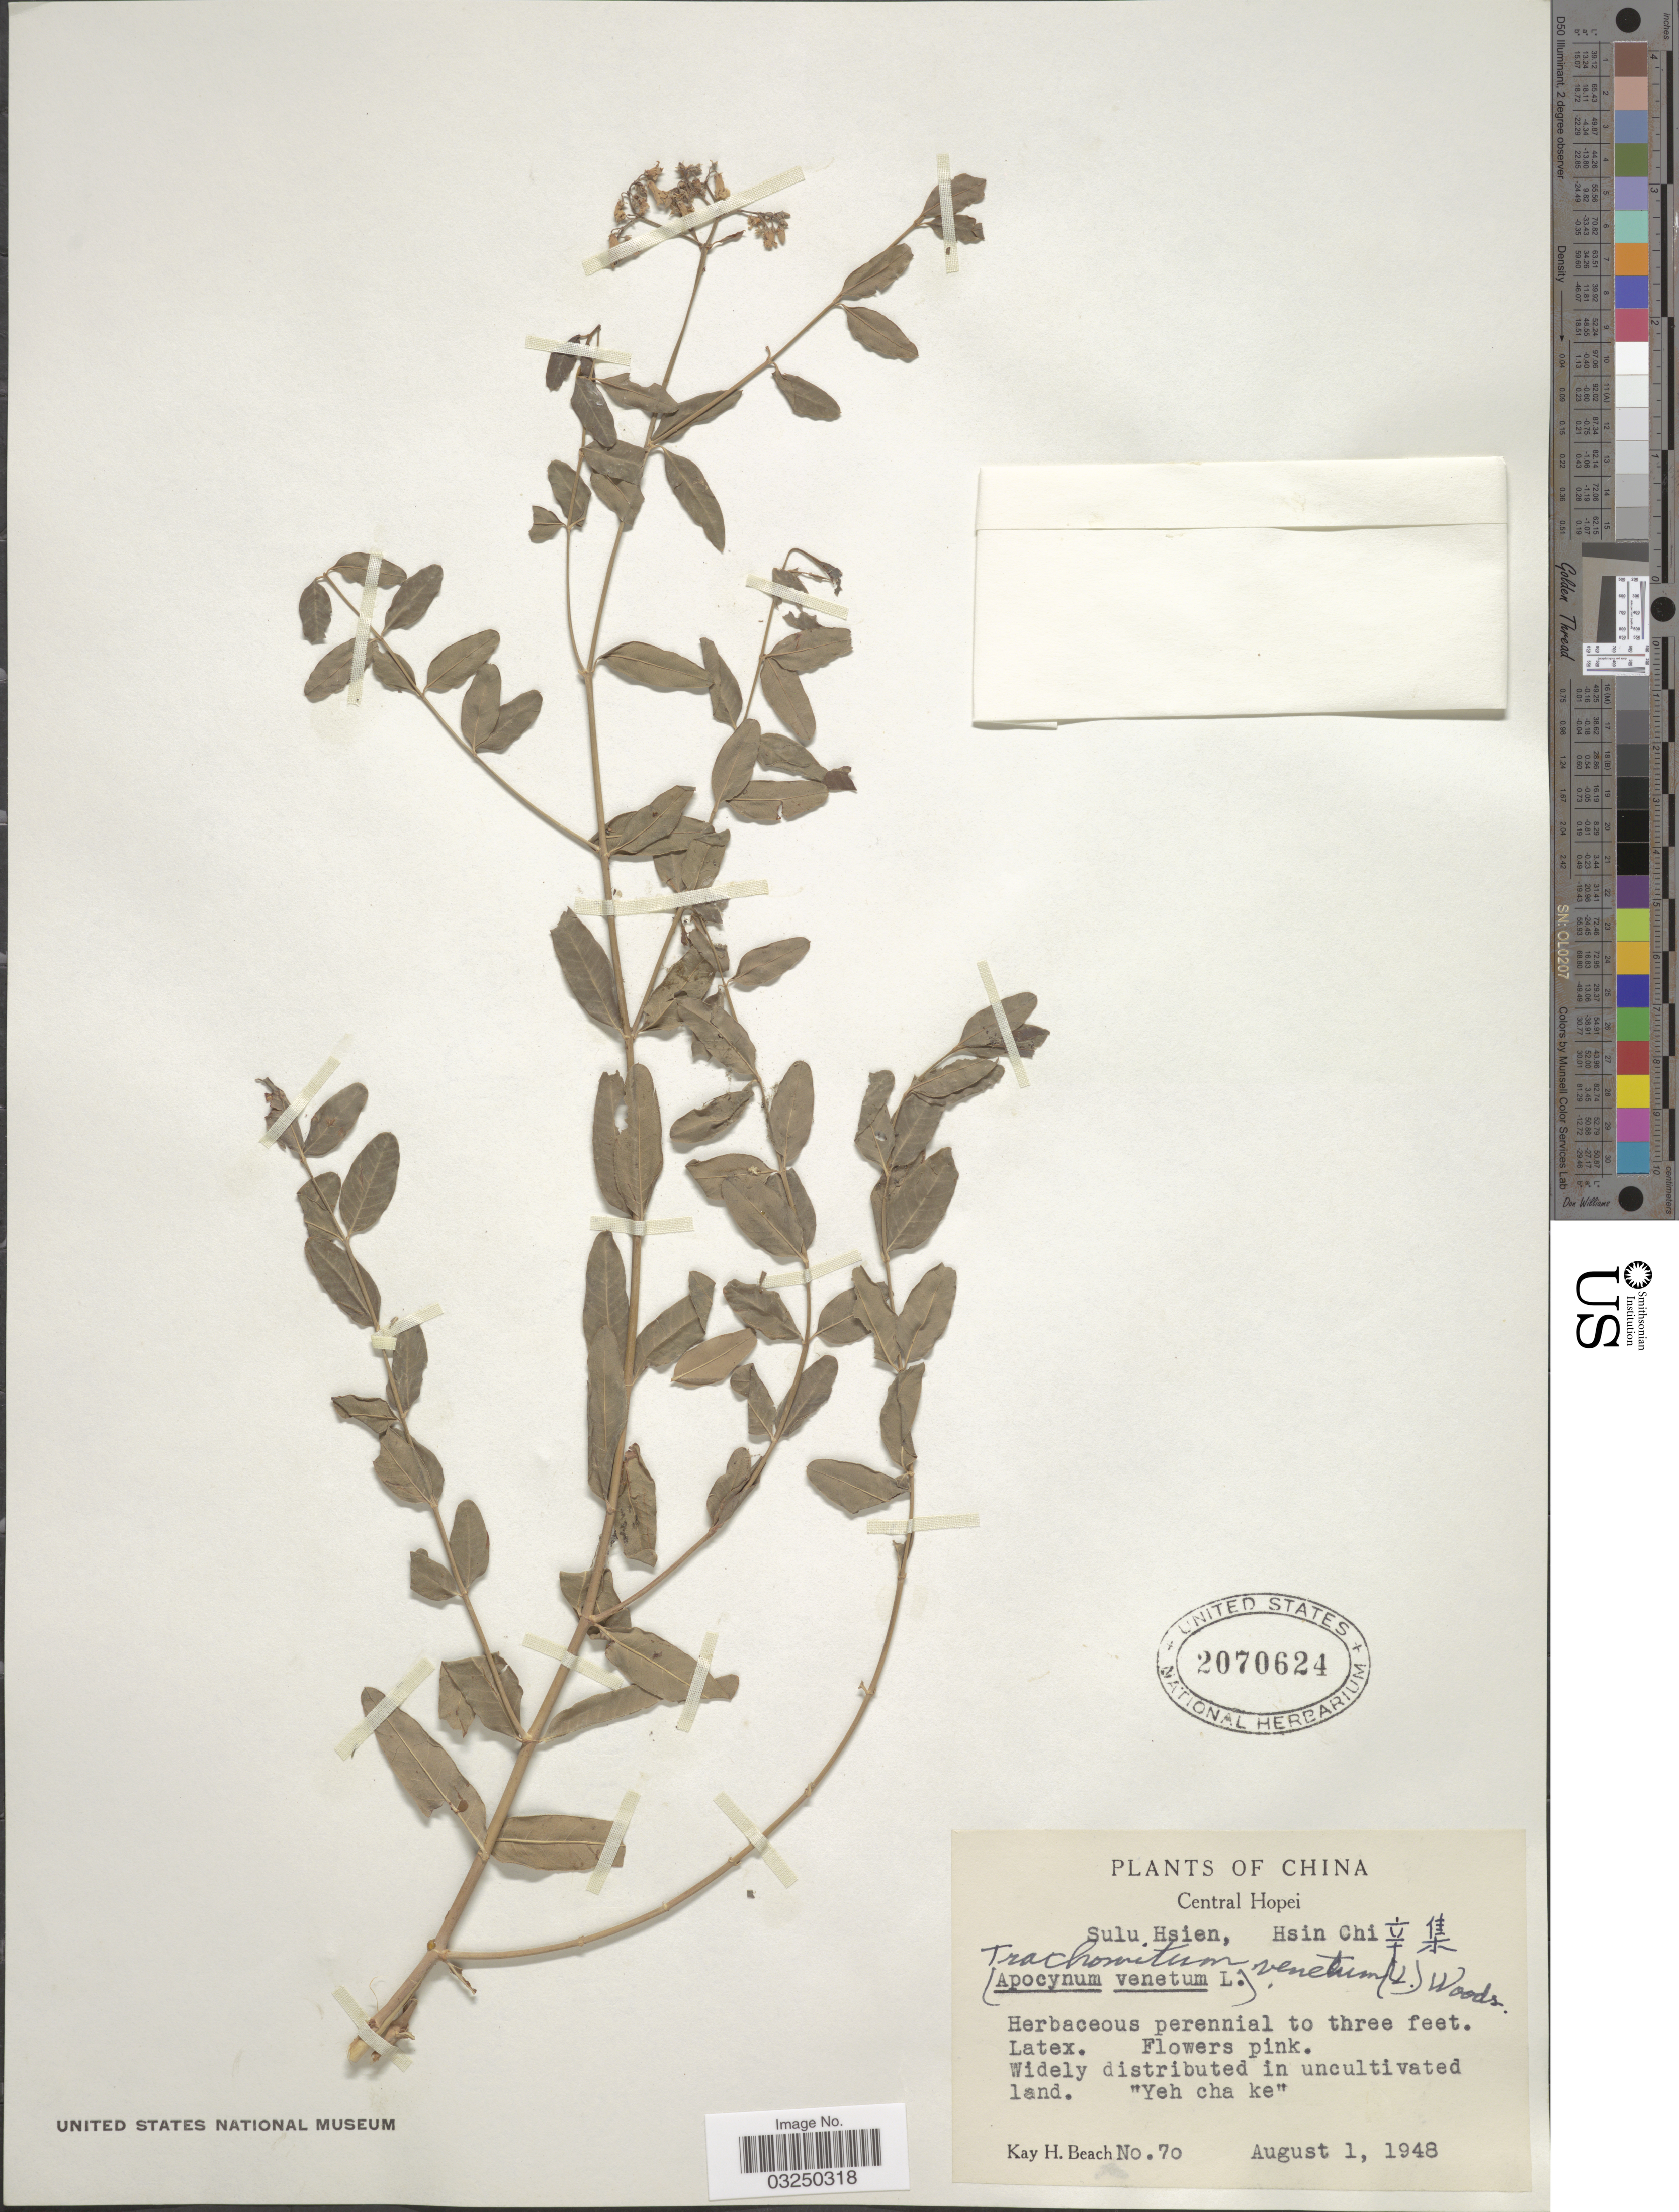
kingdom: Plantae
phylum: Tracheophyta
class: Magnoliopsida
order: Gentianales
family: Apocynaceae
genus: Apocynum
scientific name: Apocynum venetum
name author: L.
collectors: K. H. Beach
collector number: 70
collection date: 1948-08-01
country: China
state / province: Hebei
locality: Central Hopei, Sulu Hsien, Hsin Chi.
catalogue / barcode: US 2070624